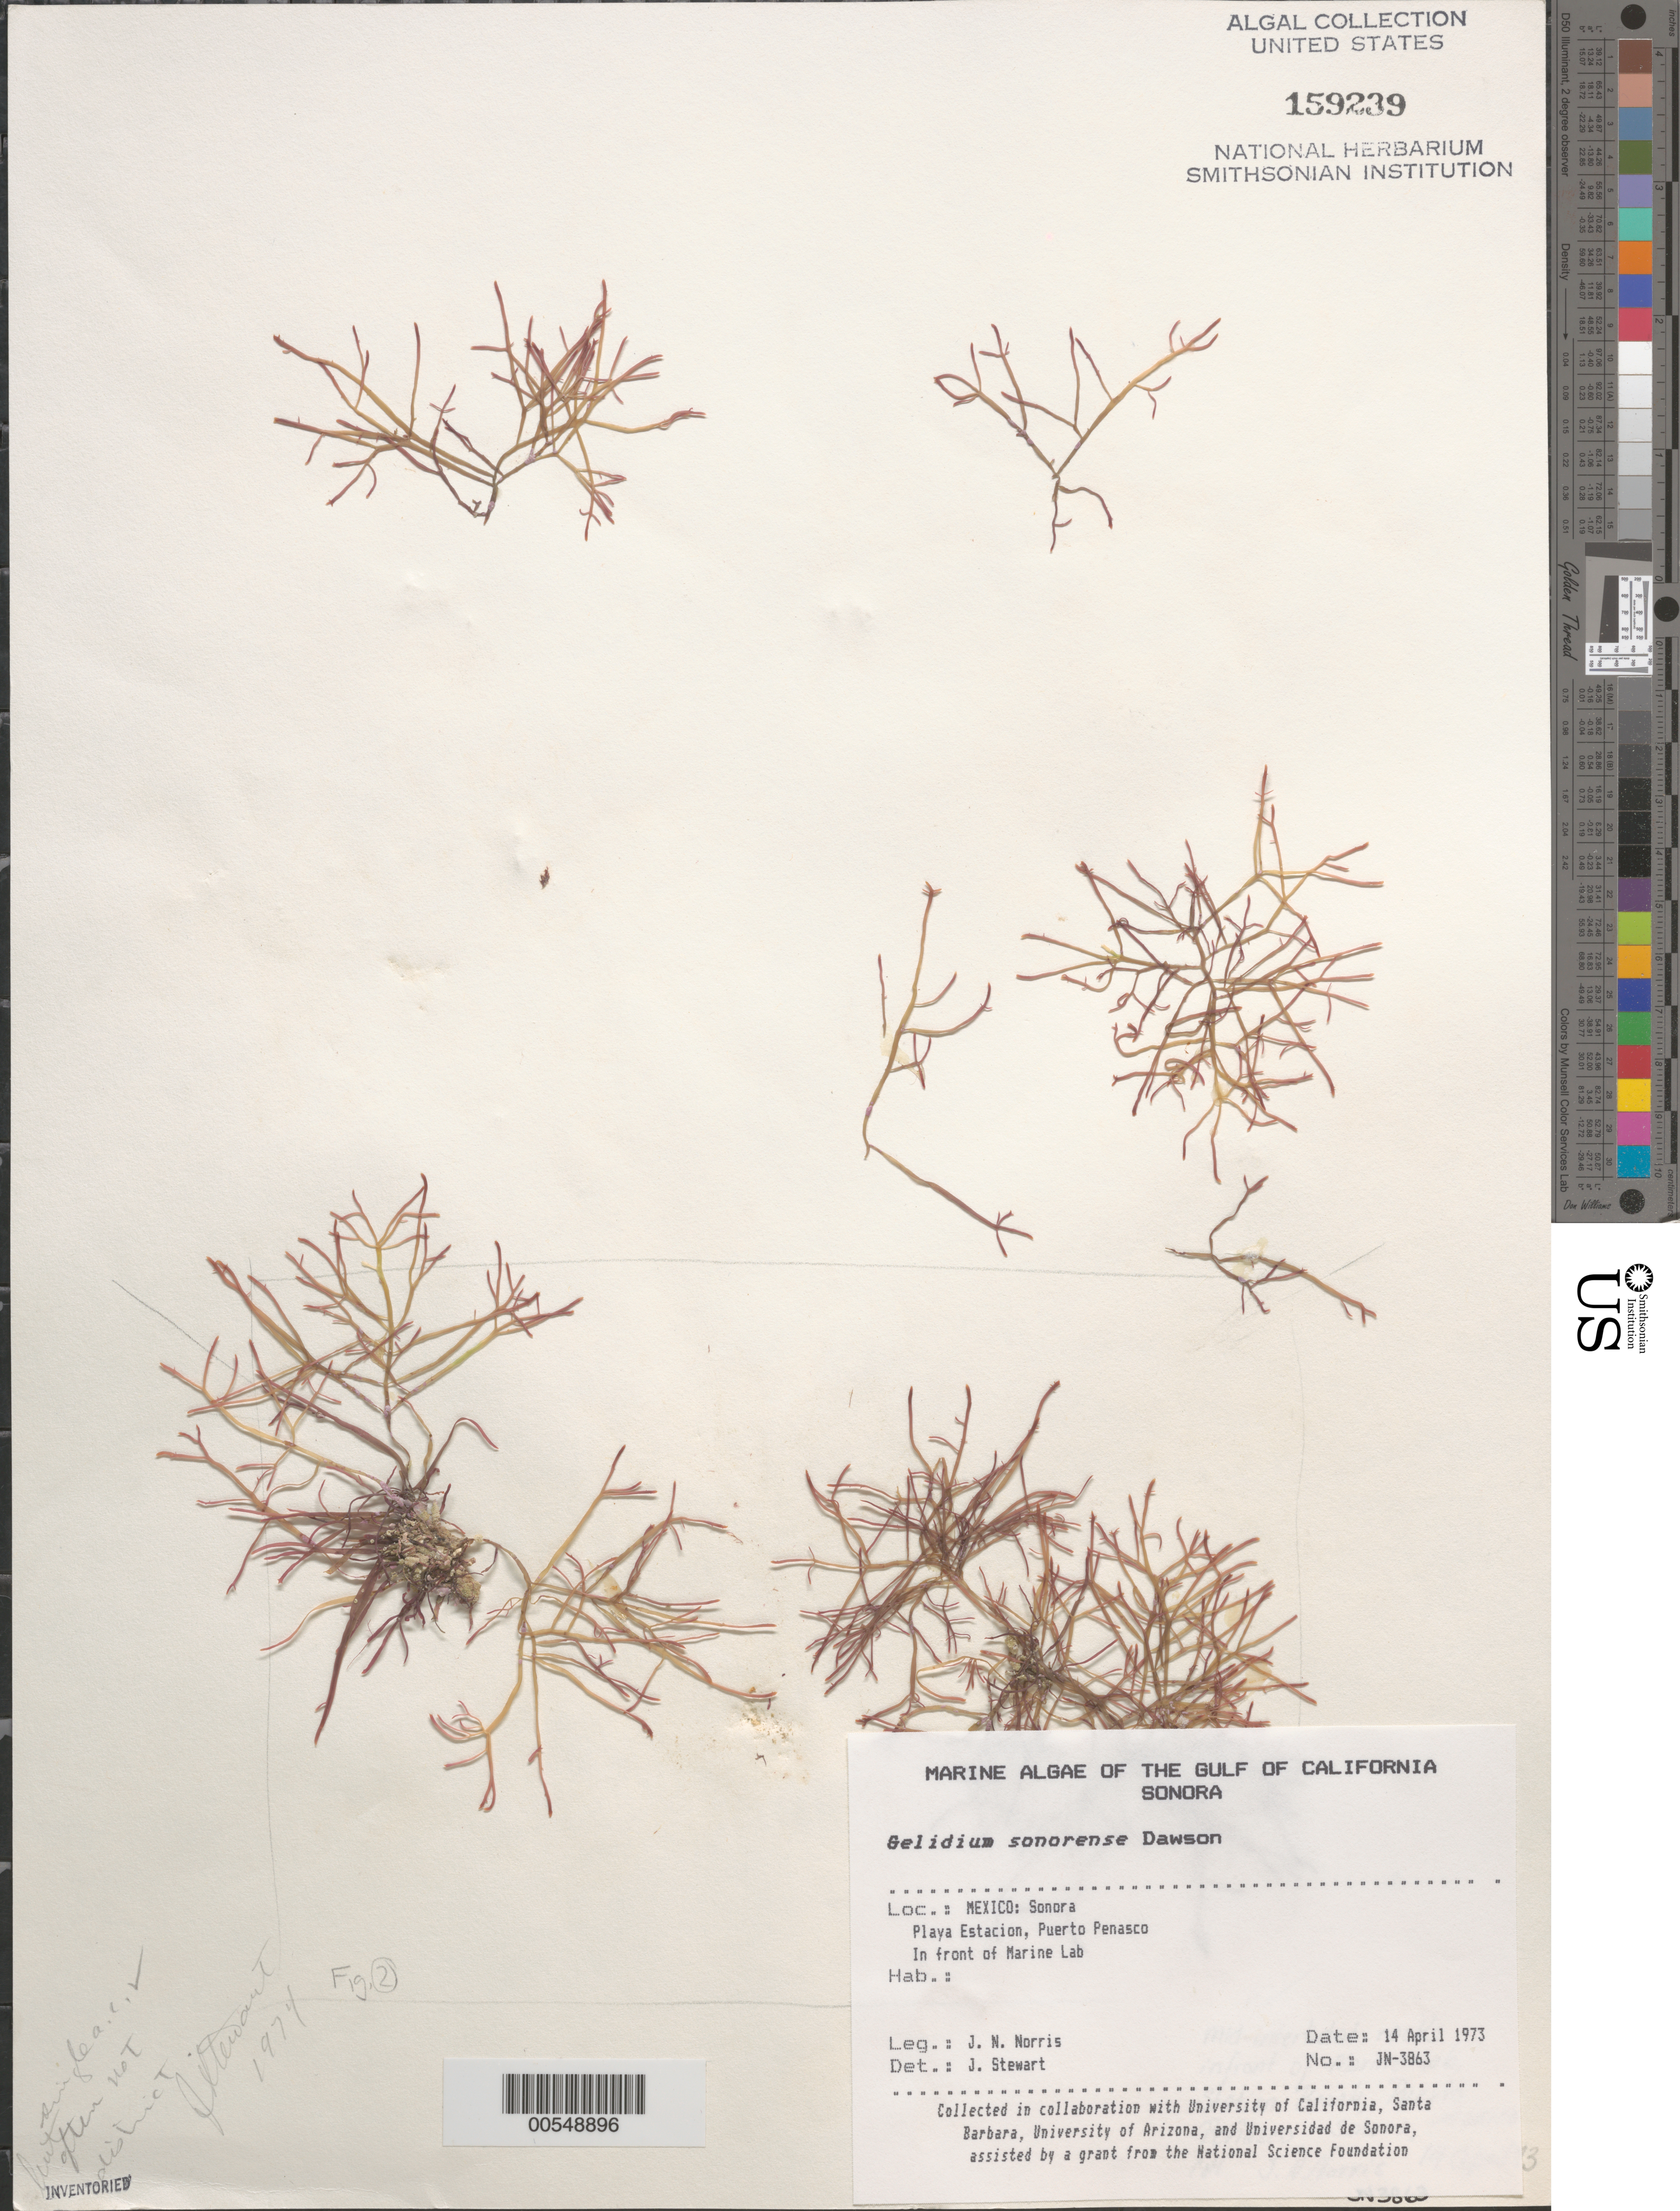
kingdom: Plantae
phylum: Rhodophyta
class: Florideophyceae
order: Gelidiales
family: Pterocladiaceae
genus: Pterocladia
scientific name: Pterocladia sonorense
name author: (E.Y. Dawson) J.G.Stewart & J.N. Norris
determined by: Algae name updating Project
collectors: J. N. Norris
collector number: JN-3863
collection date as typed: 14 Apr 1973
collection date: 1973-04-14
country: Mexico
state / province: Sonora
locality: Playa Estacion, Puerto Penasco, marine station shore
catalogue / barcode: US 159239